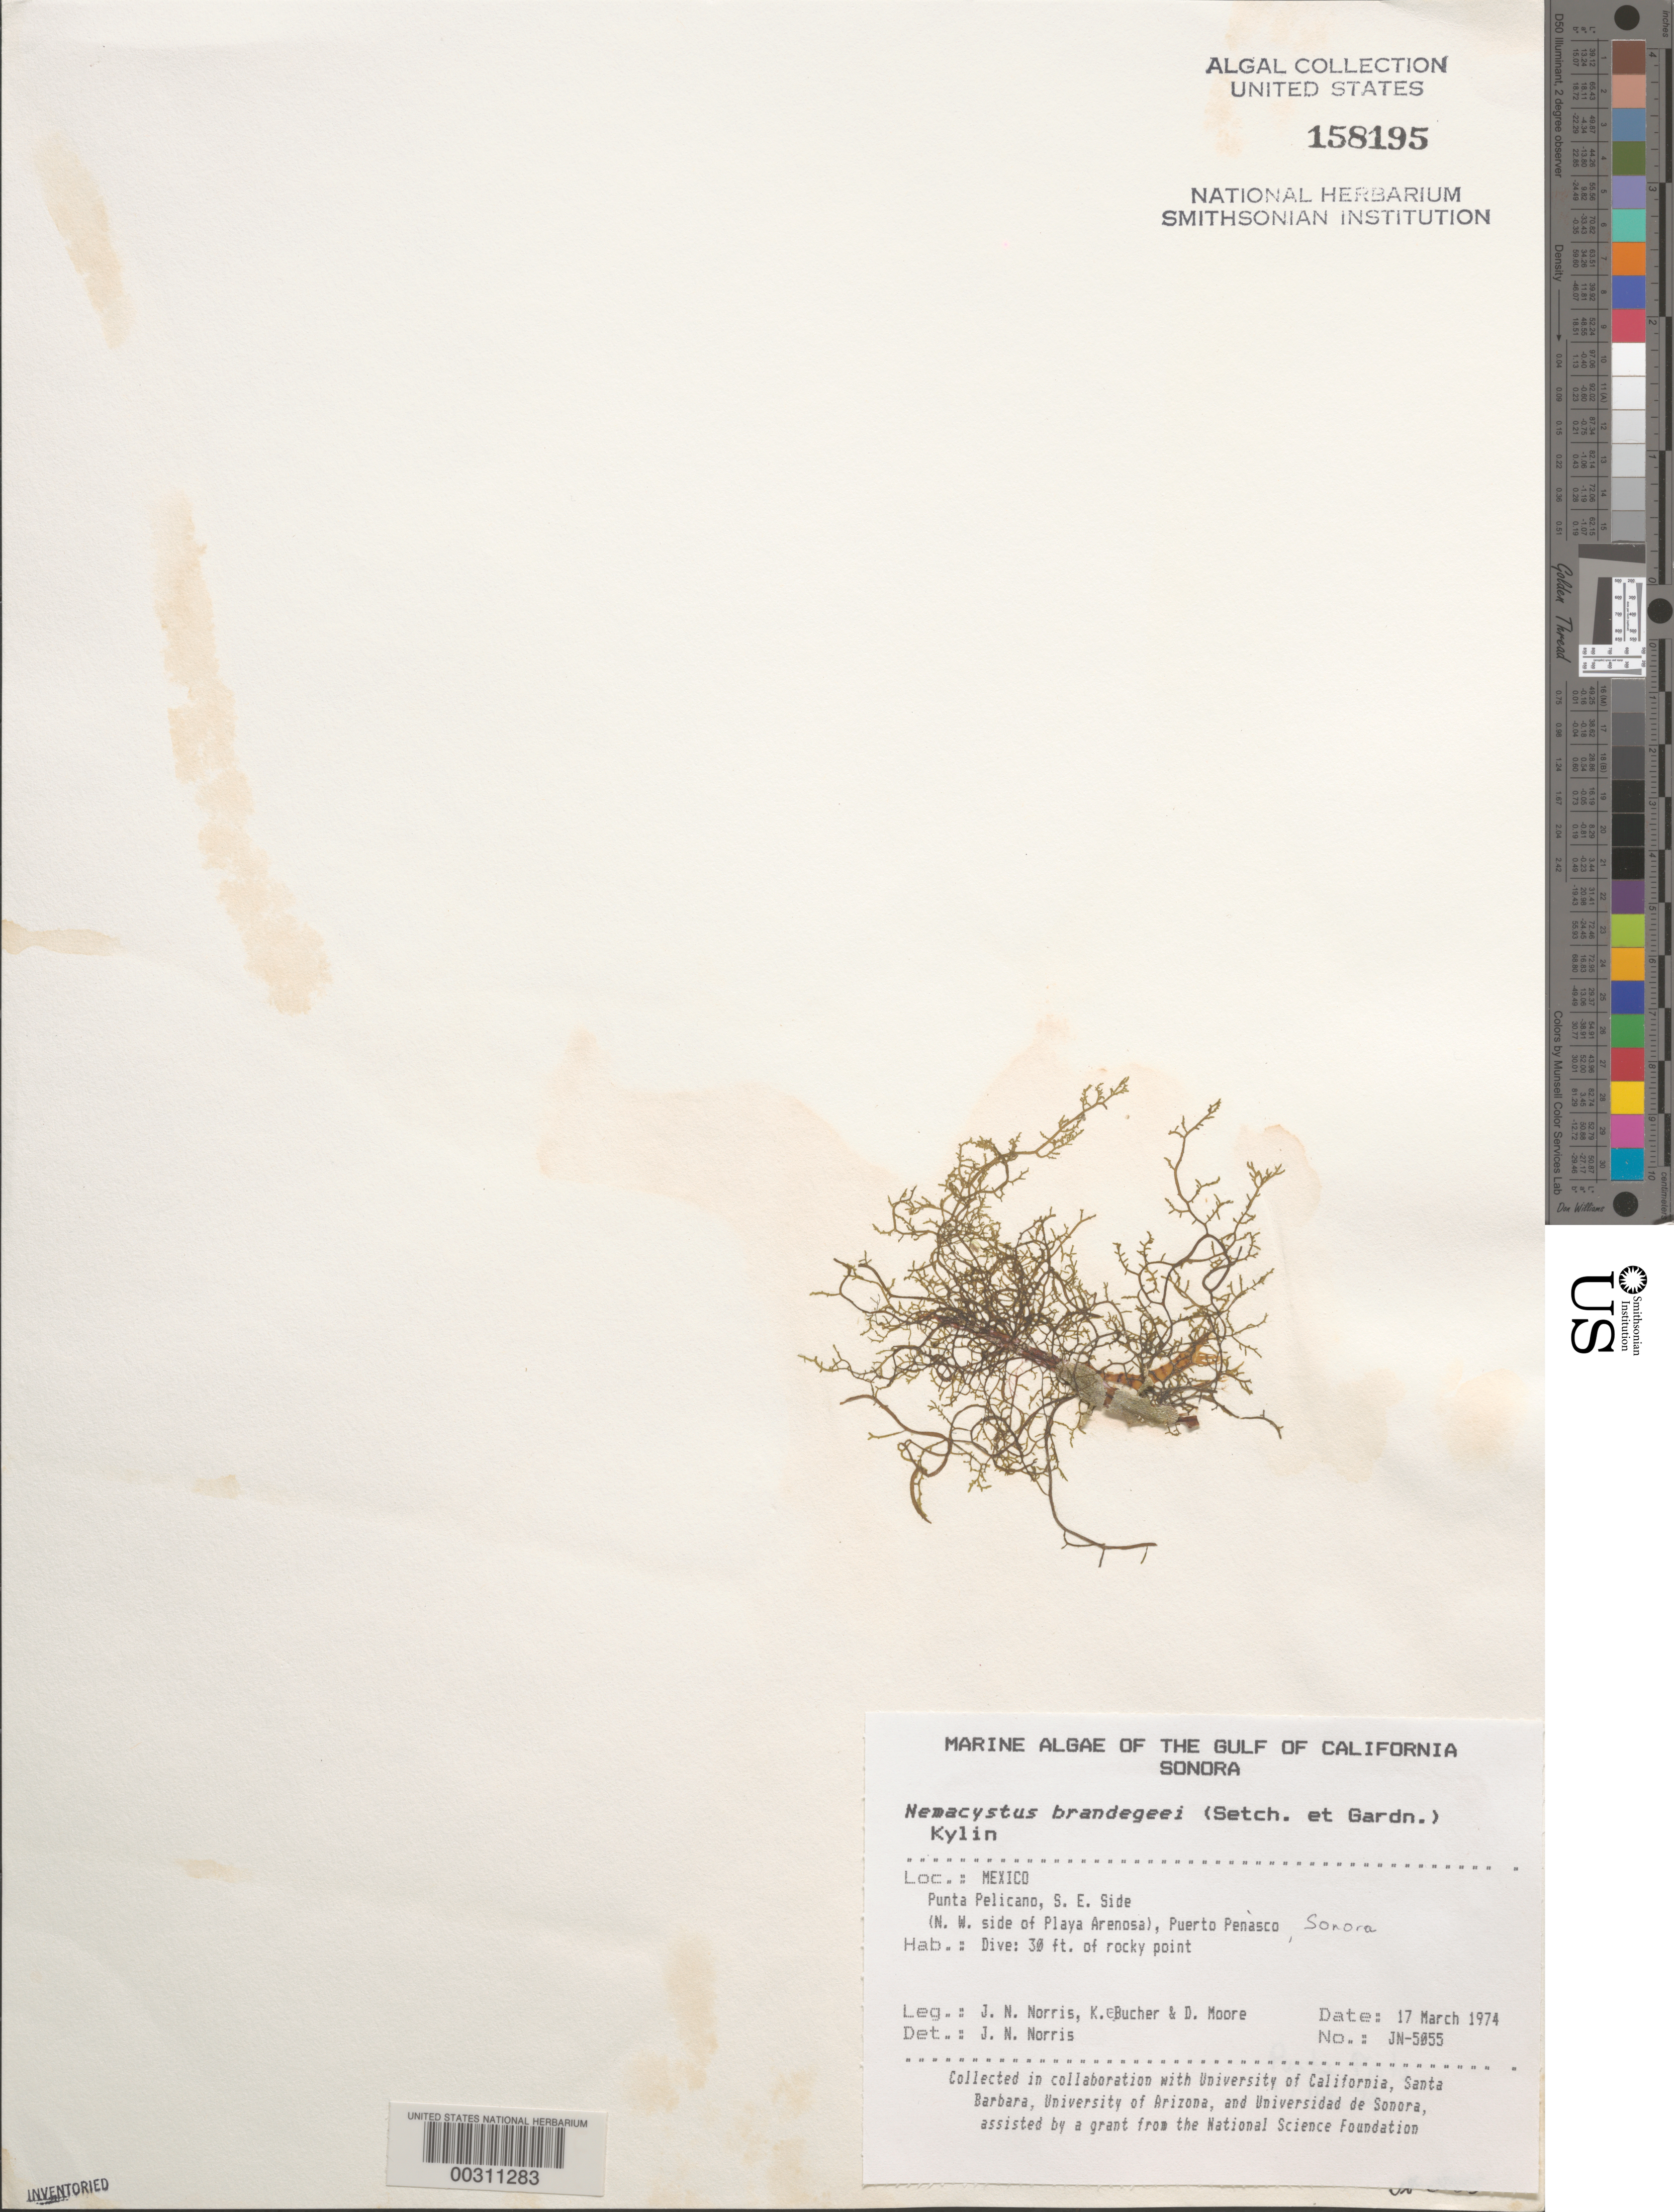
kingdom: Chromista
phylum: Ochrophyta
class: Phaeophyceae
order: Ectocarpales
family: Chordariaceae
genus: Nemacystus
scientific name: Nemacystus brandegeei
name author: (Setch. & N.L. Gardner) Kylin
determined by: Norris, James N.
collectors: J. N. Norris, K. E. Bucher & D. Moore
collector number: JN-5055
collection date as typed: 17 Mar 1974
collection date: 1974-03-17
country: Mexico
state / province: Sonora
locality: Punta Pelicano, Puerto Penasco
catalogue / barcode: US 158195